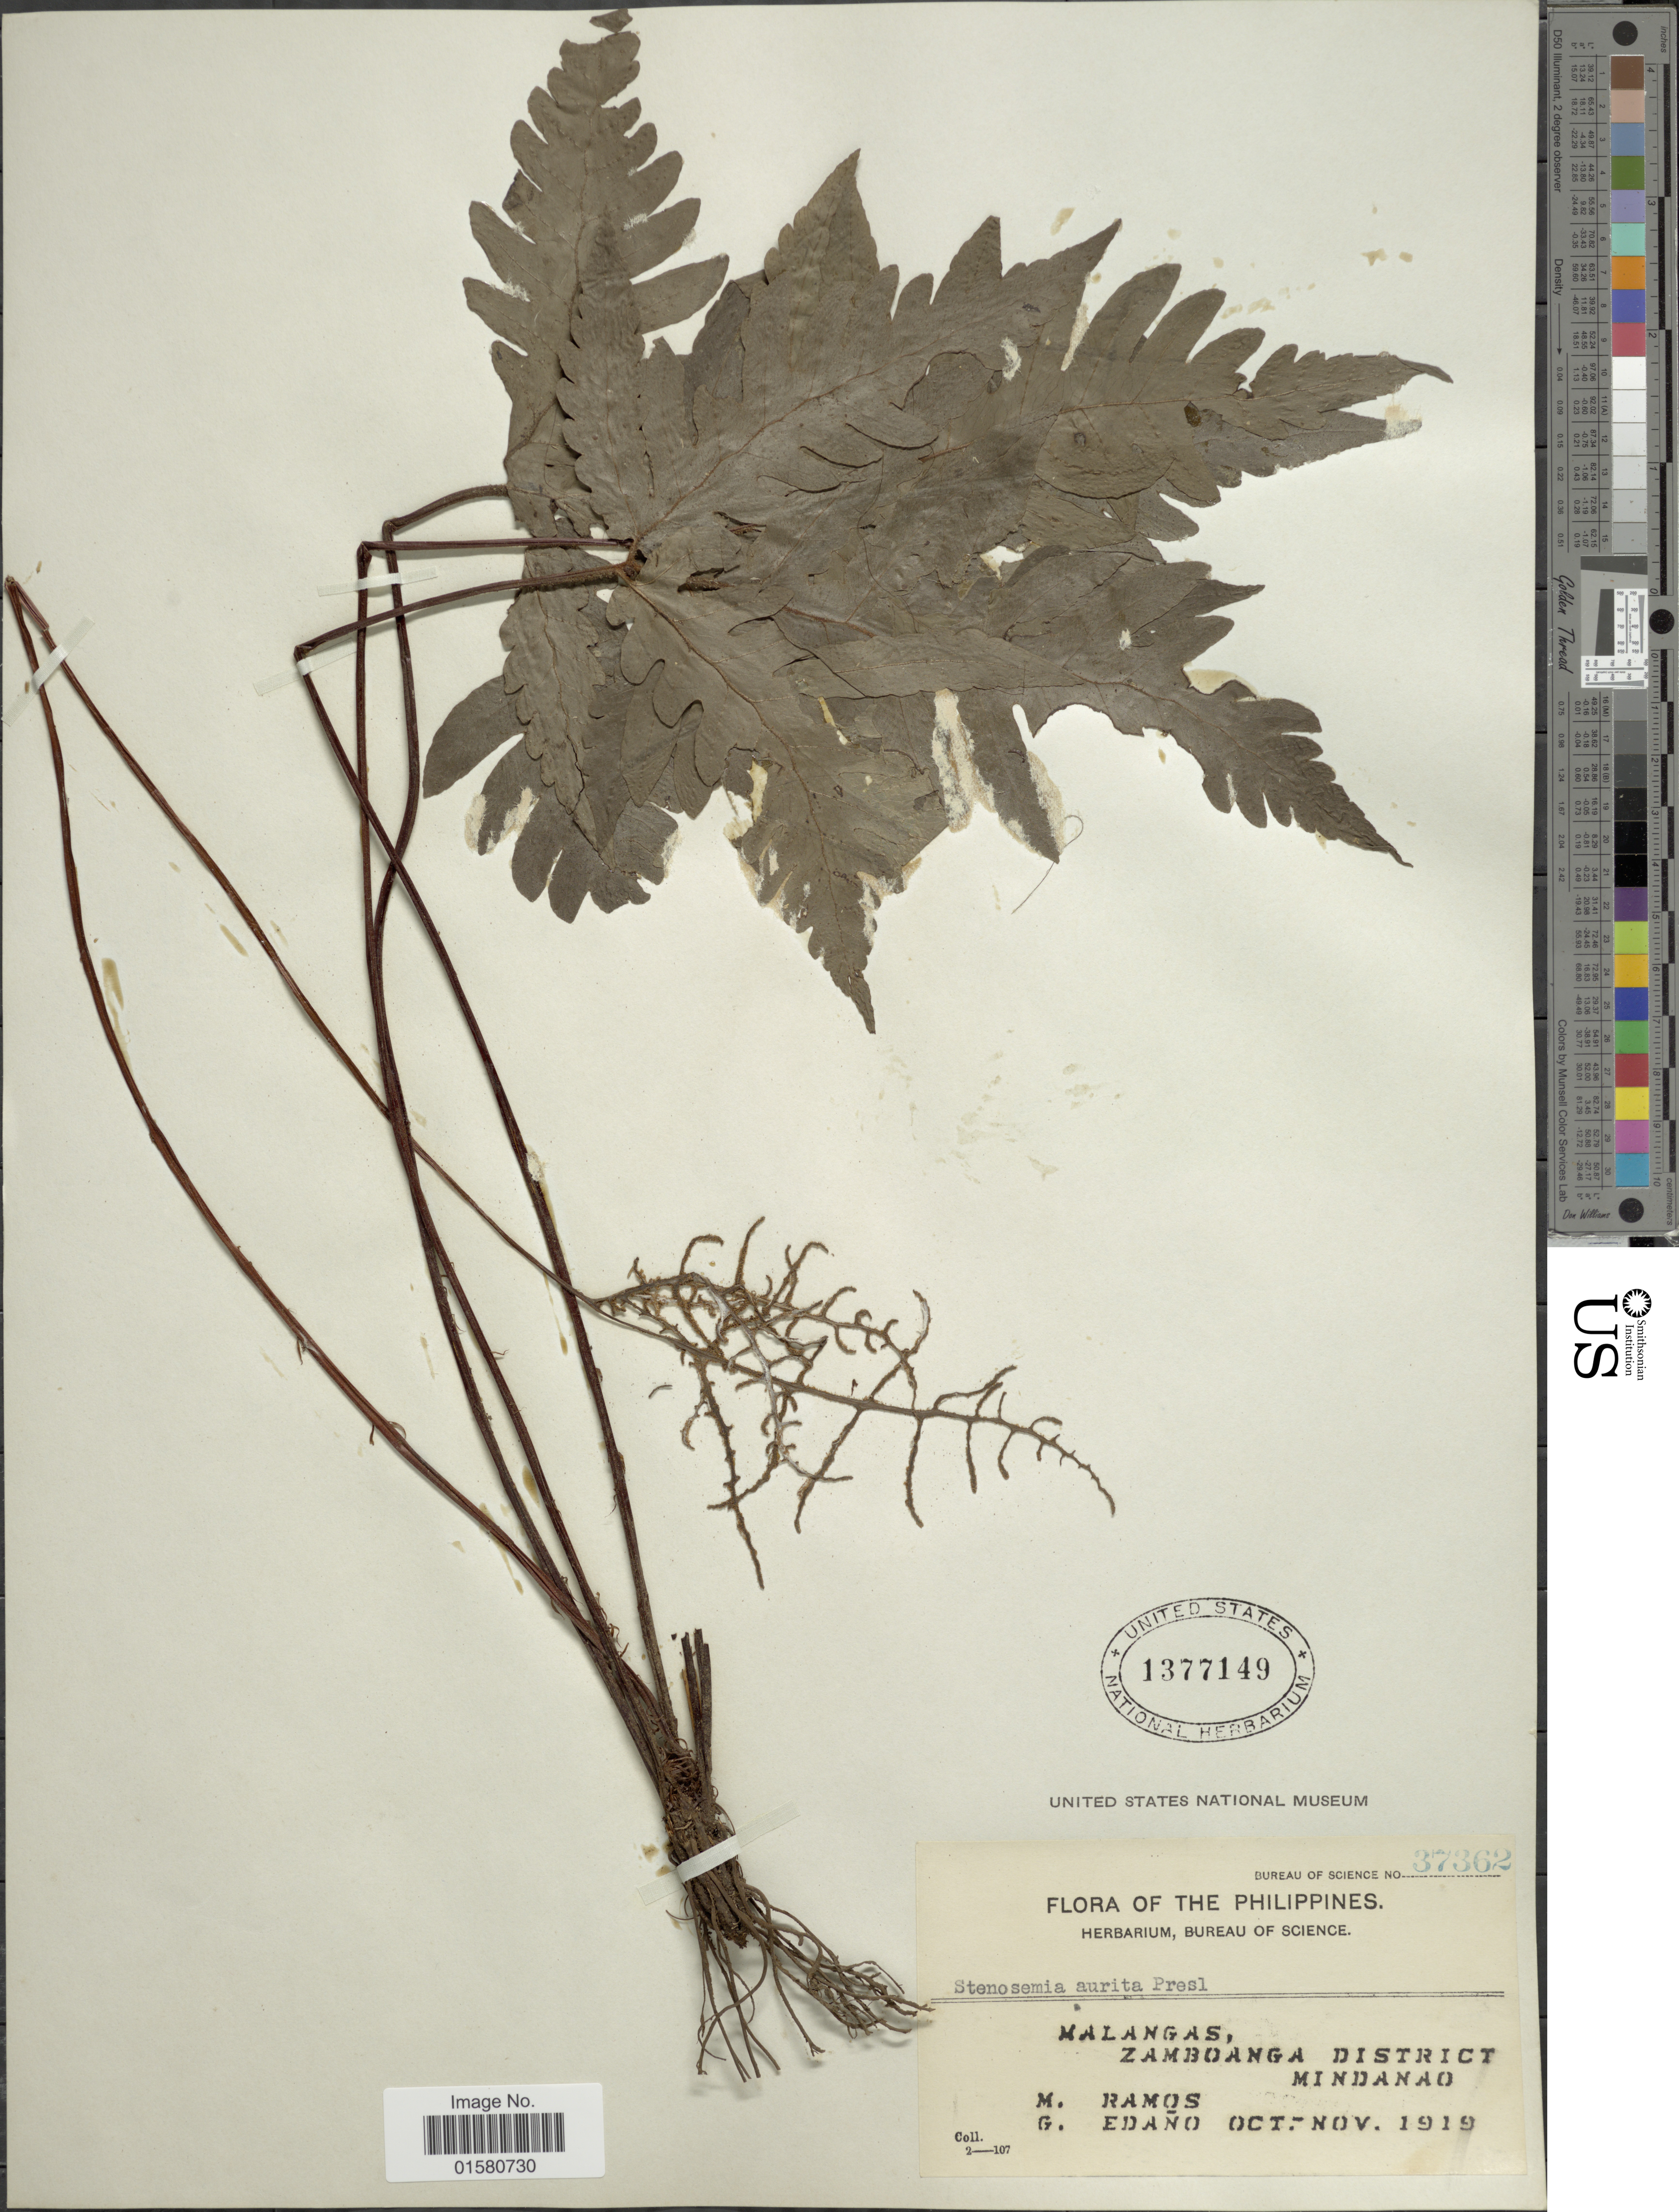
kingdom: Plantae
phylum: Tracheophyta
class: Polypodiopsida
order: Polypodiales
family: Tectariaceae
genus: Tectaria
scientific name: Tectaria aurita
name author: (Sw.) Chandra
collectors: M. Ramos & G. Edaño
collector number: Bureau of Science 37362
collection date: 1919-10/1919-11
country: Philippines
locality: Malangas, Zamboanga District. Mindanao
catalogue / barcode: US 1377149